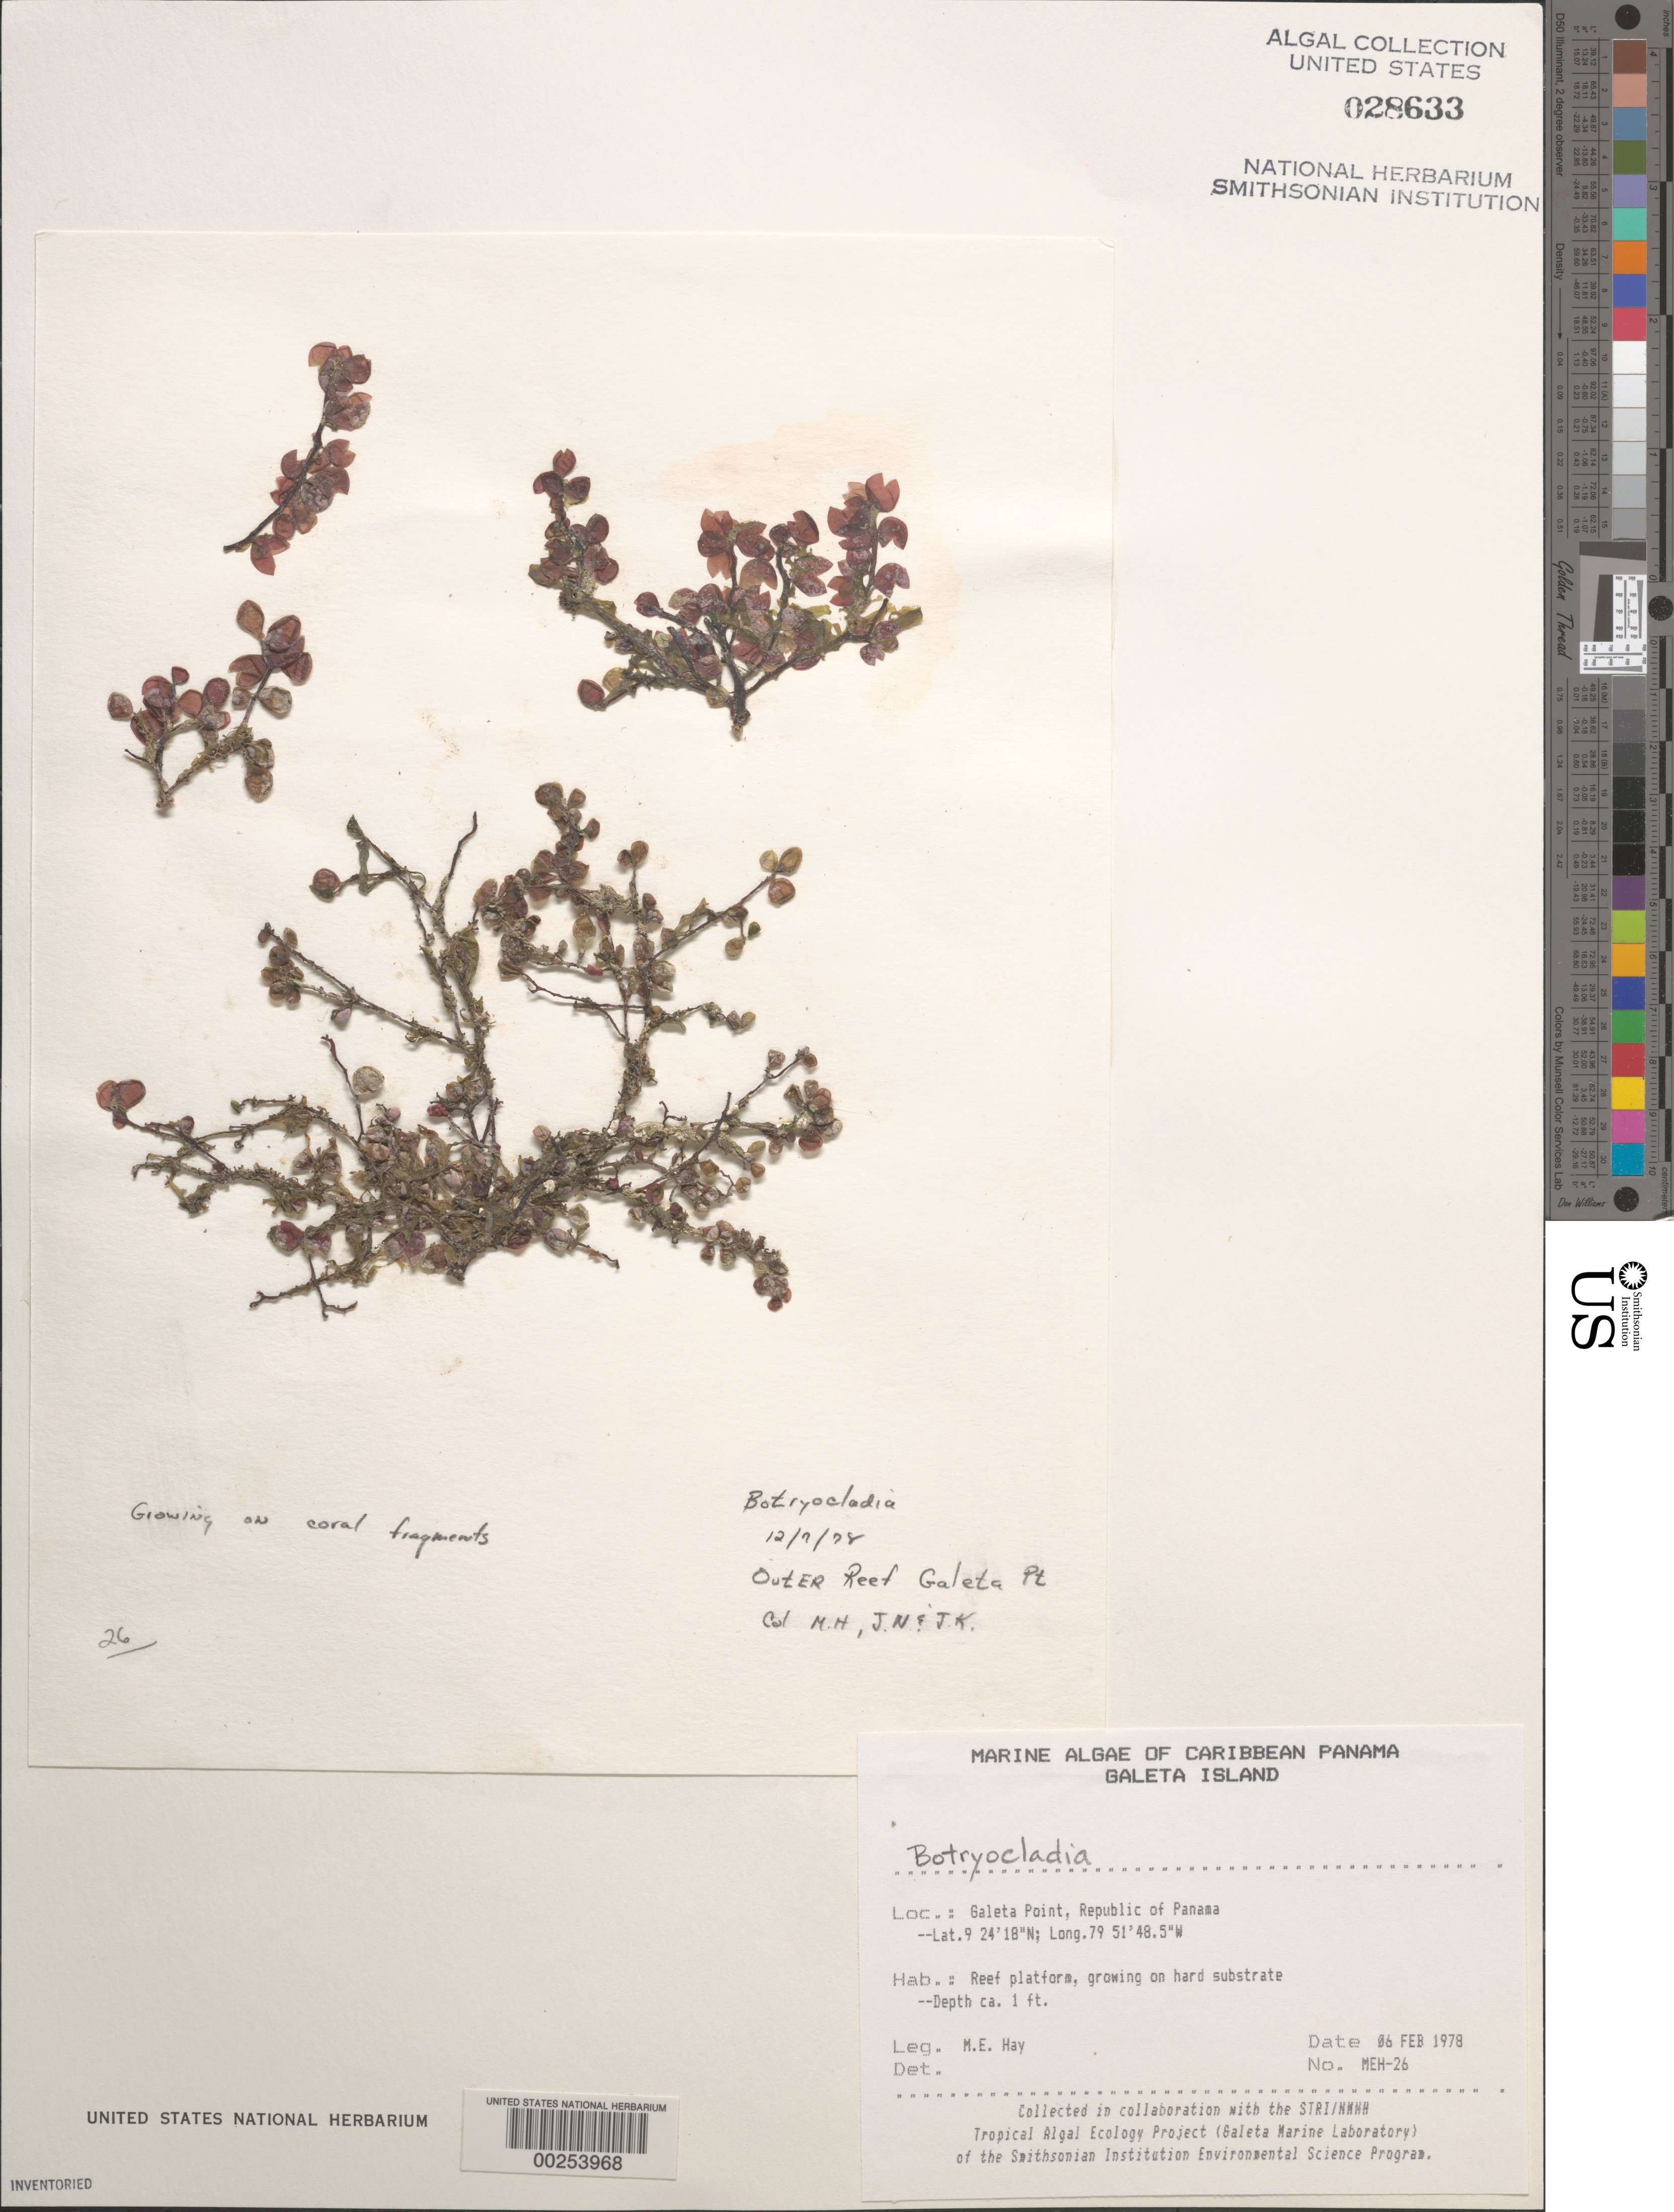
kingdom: Plantae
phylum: Rhodophyta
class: Florideophyceae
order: Rhodymeniales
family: Rhodymeniaceae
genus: Botryocladia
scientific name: Botryocladia sp.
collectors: M. E. Hay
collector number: MEH-26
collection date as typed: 06 Feb 1978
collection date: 1978-02-06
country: Panama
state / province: Colón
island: Galeta Island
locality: Galeta Point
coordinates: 9 24' 18" N, 79 51' 48.5" W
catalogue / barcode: US 28633